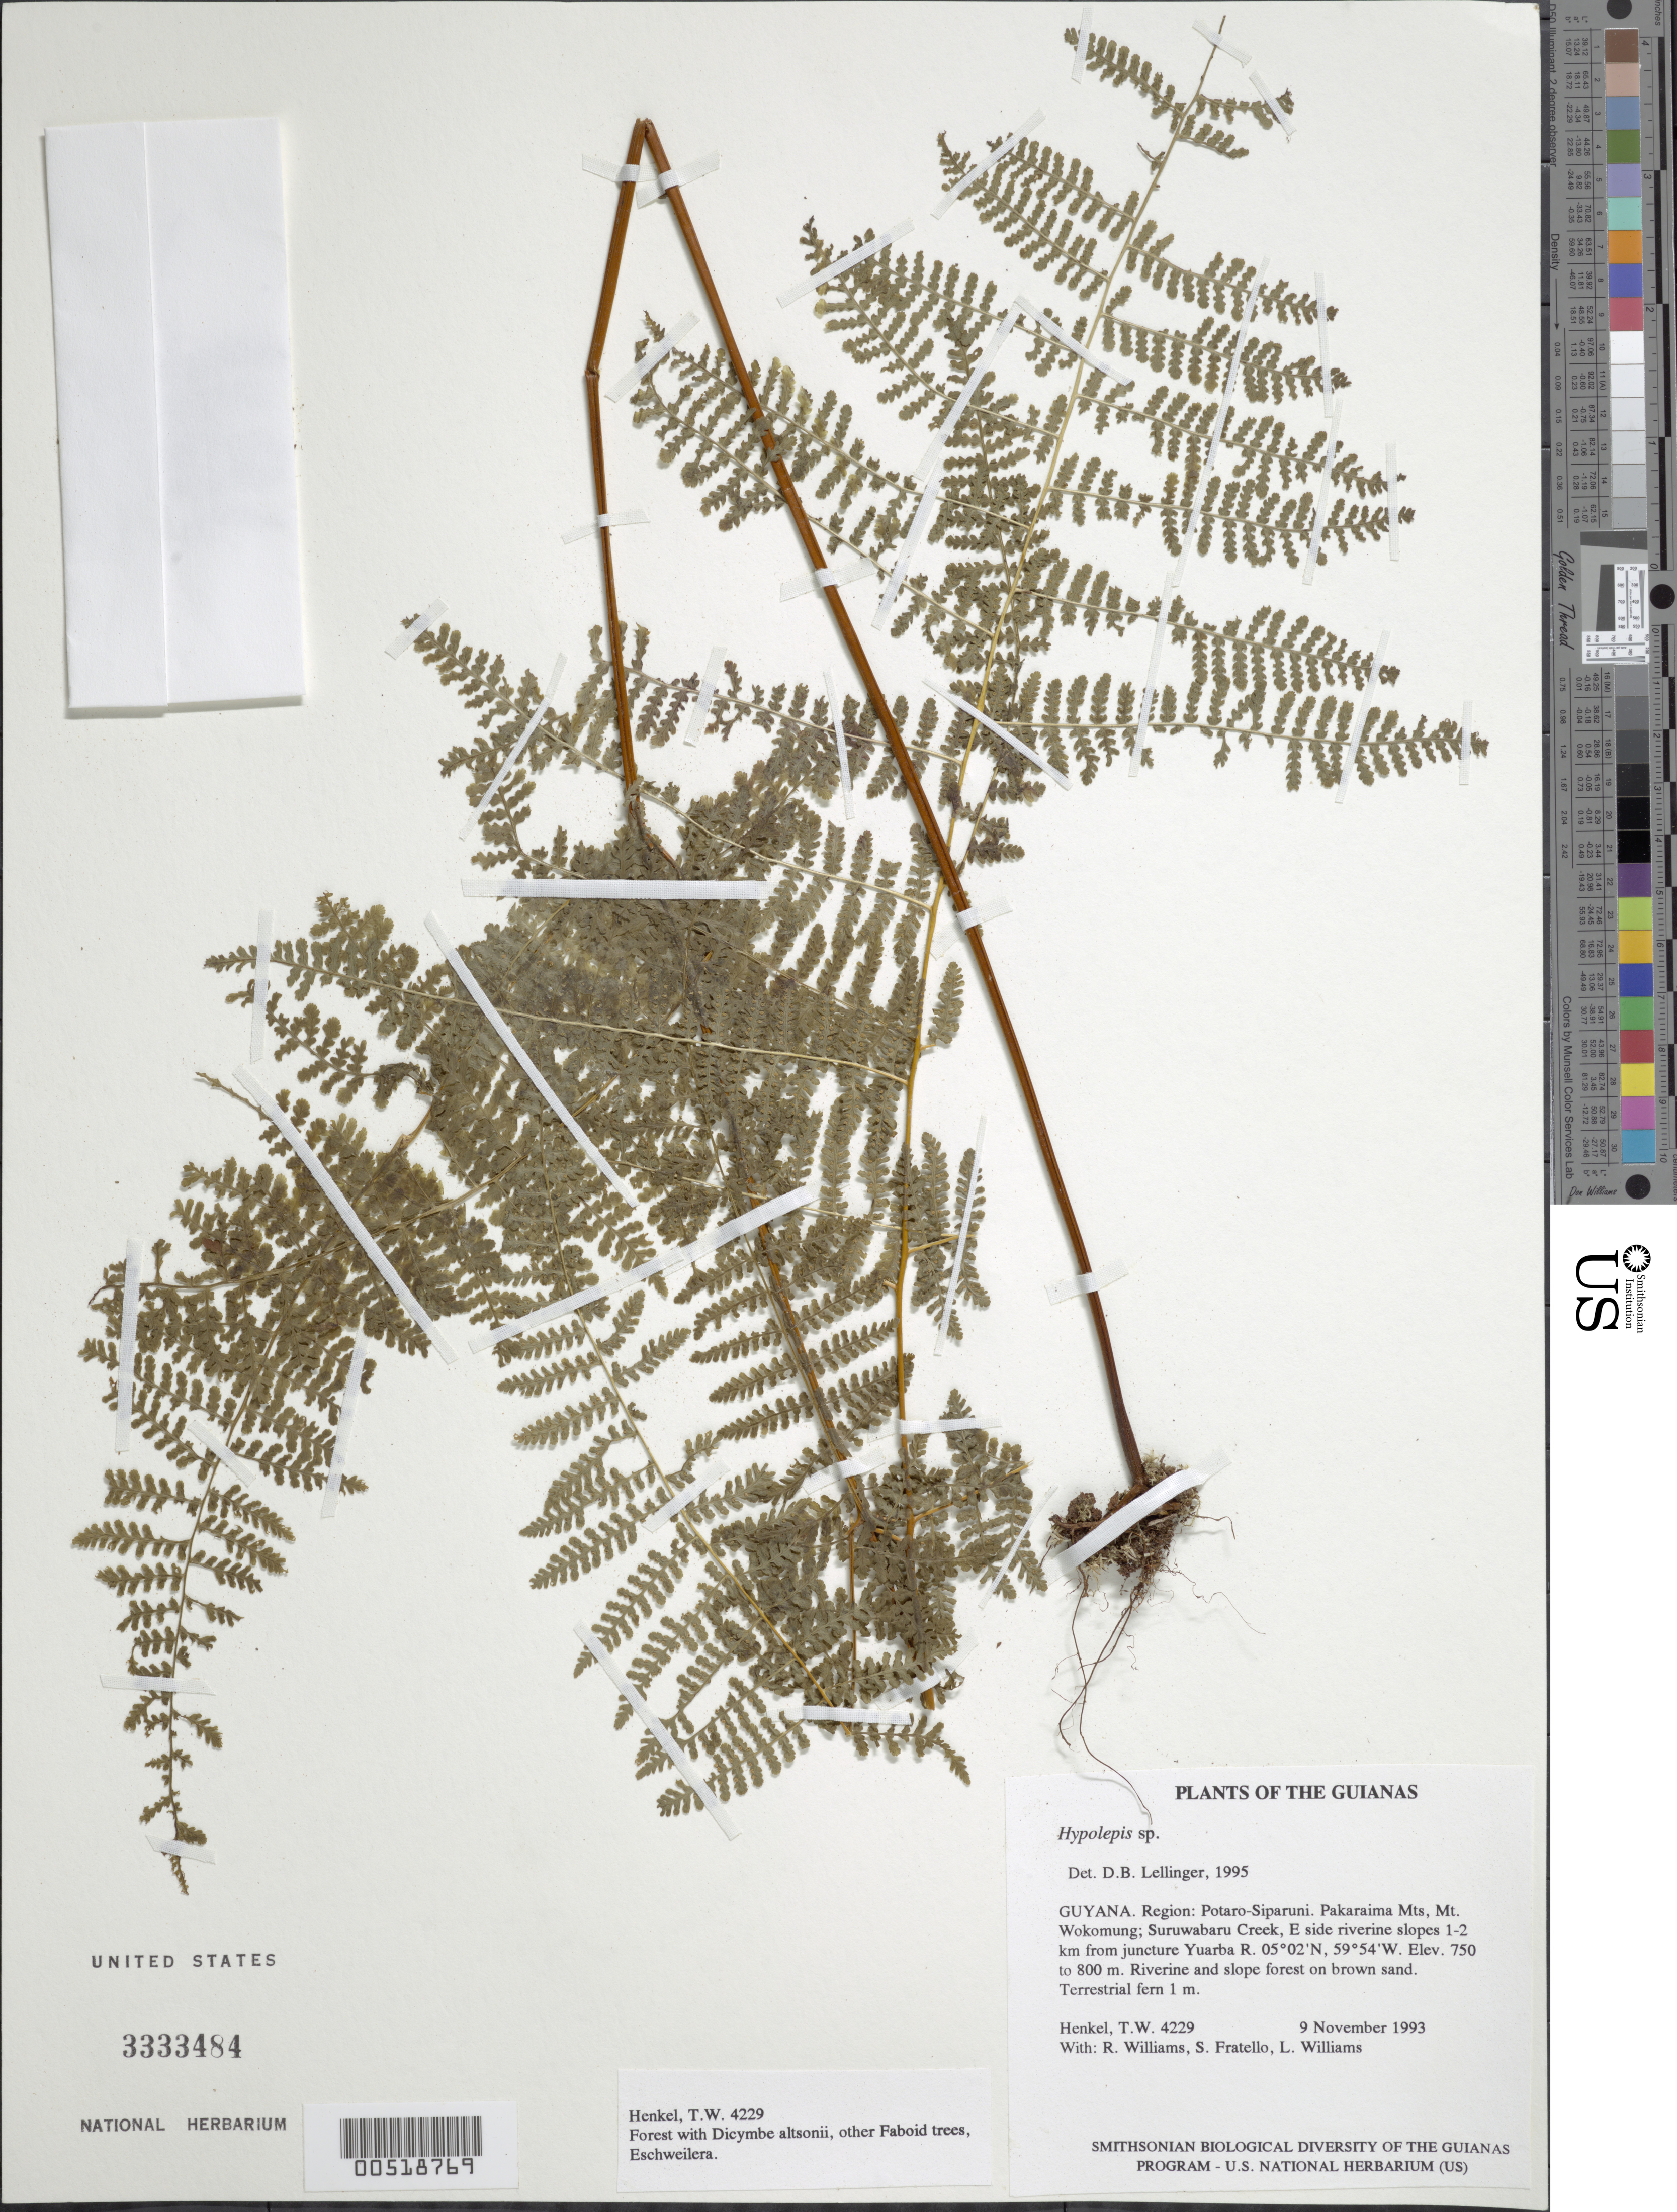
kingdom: Plantae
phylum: Tracheophyta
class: Polypodiopsida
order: Polypodiales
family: Dennstaedtiaceae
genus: Hypolepis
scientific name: Hypolepis sp.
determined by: Lellinger, David B., (BOT), Smithsonian Institution - National Museum of Natural History (UNITED STATES)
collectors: T. Henkel, R. Williams, S. Fratello & L. Williams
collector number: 4229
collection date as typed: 9 November 1993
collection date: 1993-11-09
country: Guyana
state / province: Potaro-Siparuni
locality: Pakaraima Mts, Mt. Wokomung; Suruwabaru Creek, E side riverine slopes 1-2 km from juncture Yuarba R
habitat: Riverine and slope forest on brown sand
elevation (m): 750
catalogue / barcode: US 3333484